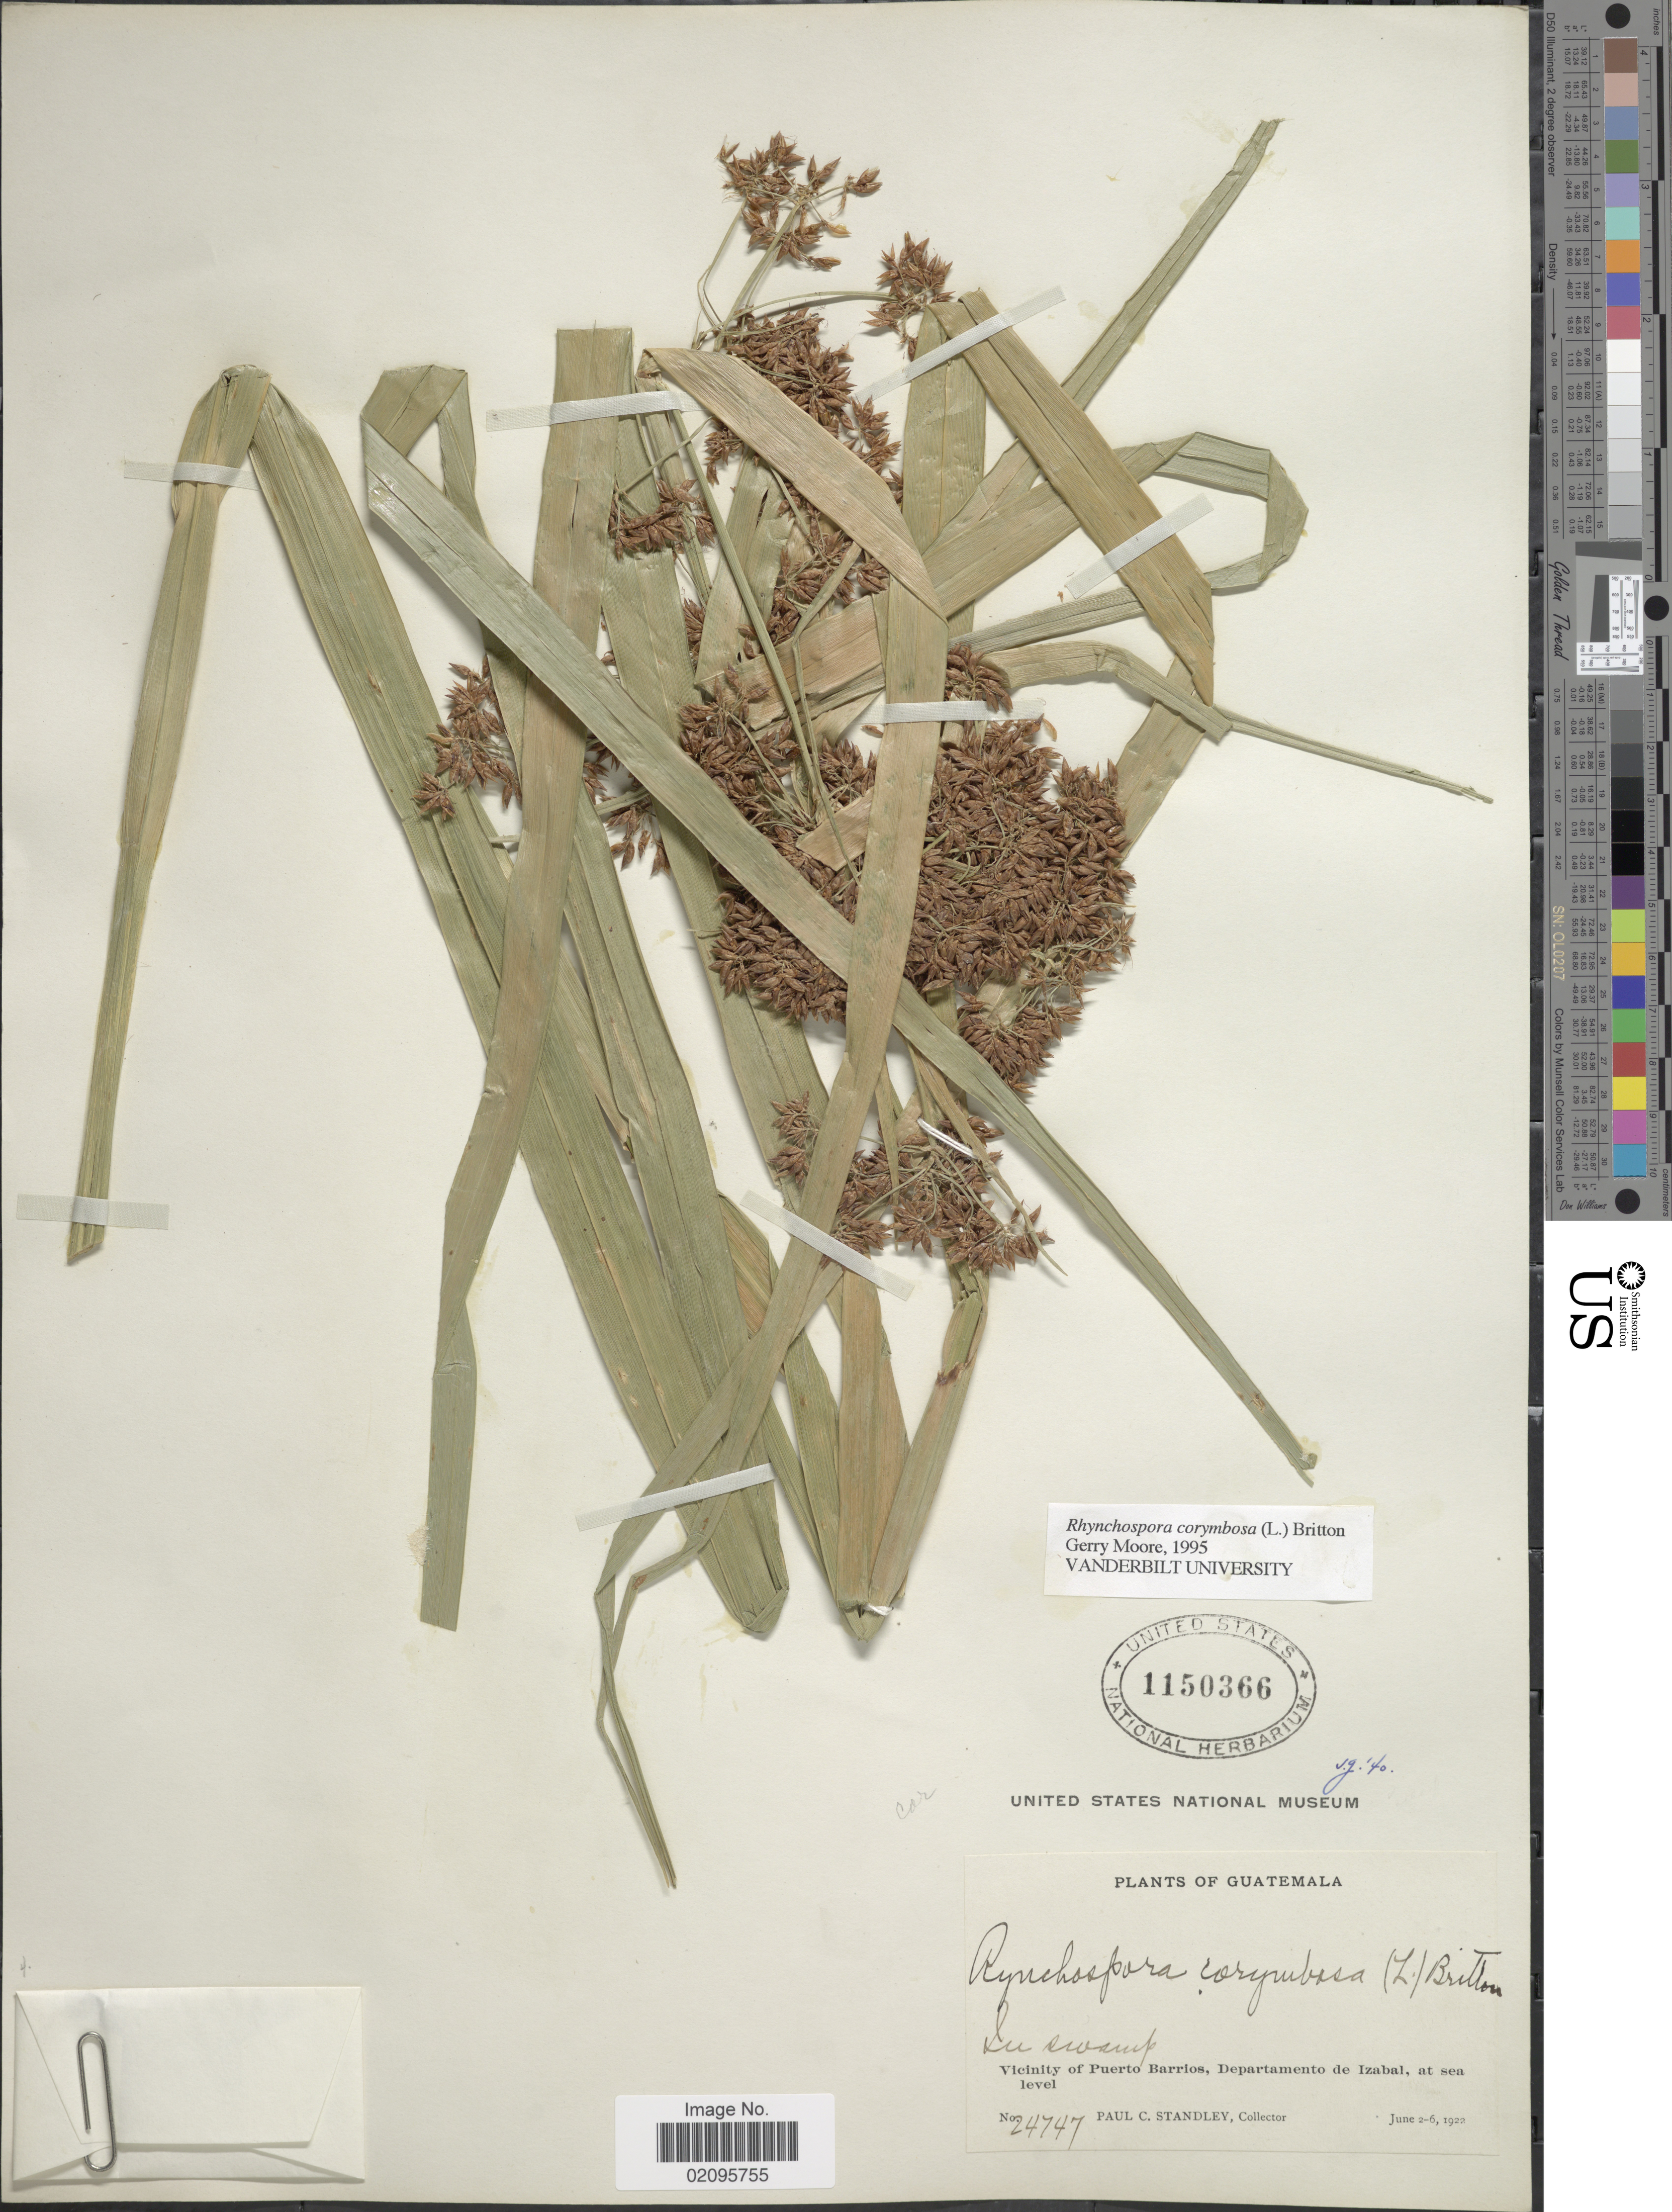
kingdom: Plantae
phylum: Tracheophyta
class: Liliopsida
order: Poales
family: Cyperaceae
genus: Rhynchospora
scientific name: Rhynchospora corymbosa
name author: (L.) Britton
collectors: P. C. Standley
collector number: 24747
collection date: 1922-06-02/1922-06-06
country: Guatemala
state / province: Izabal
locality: In swamp, Vicinity of Puerto Barrios.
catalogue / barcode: US 1150366